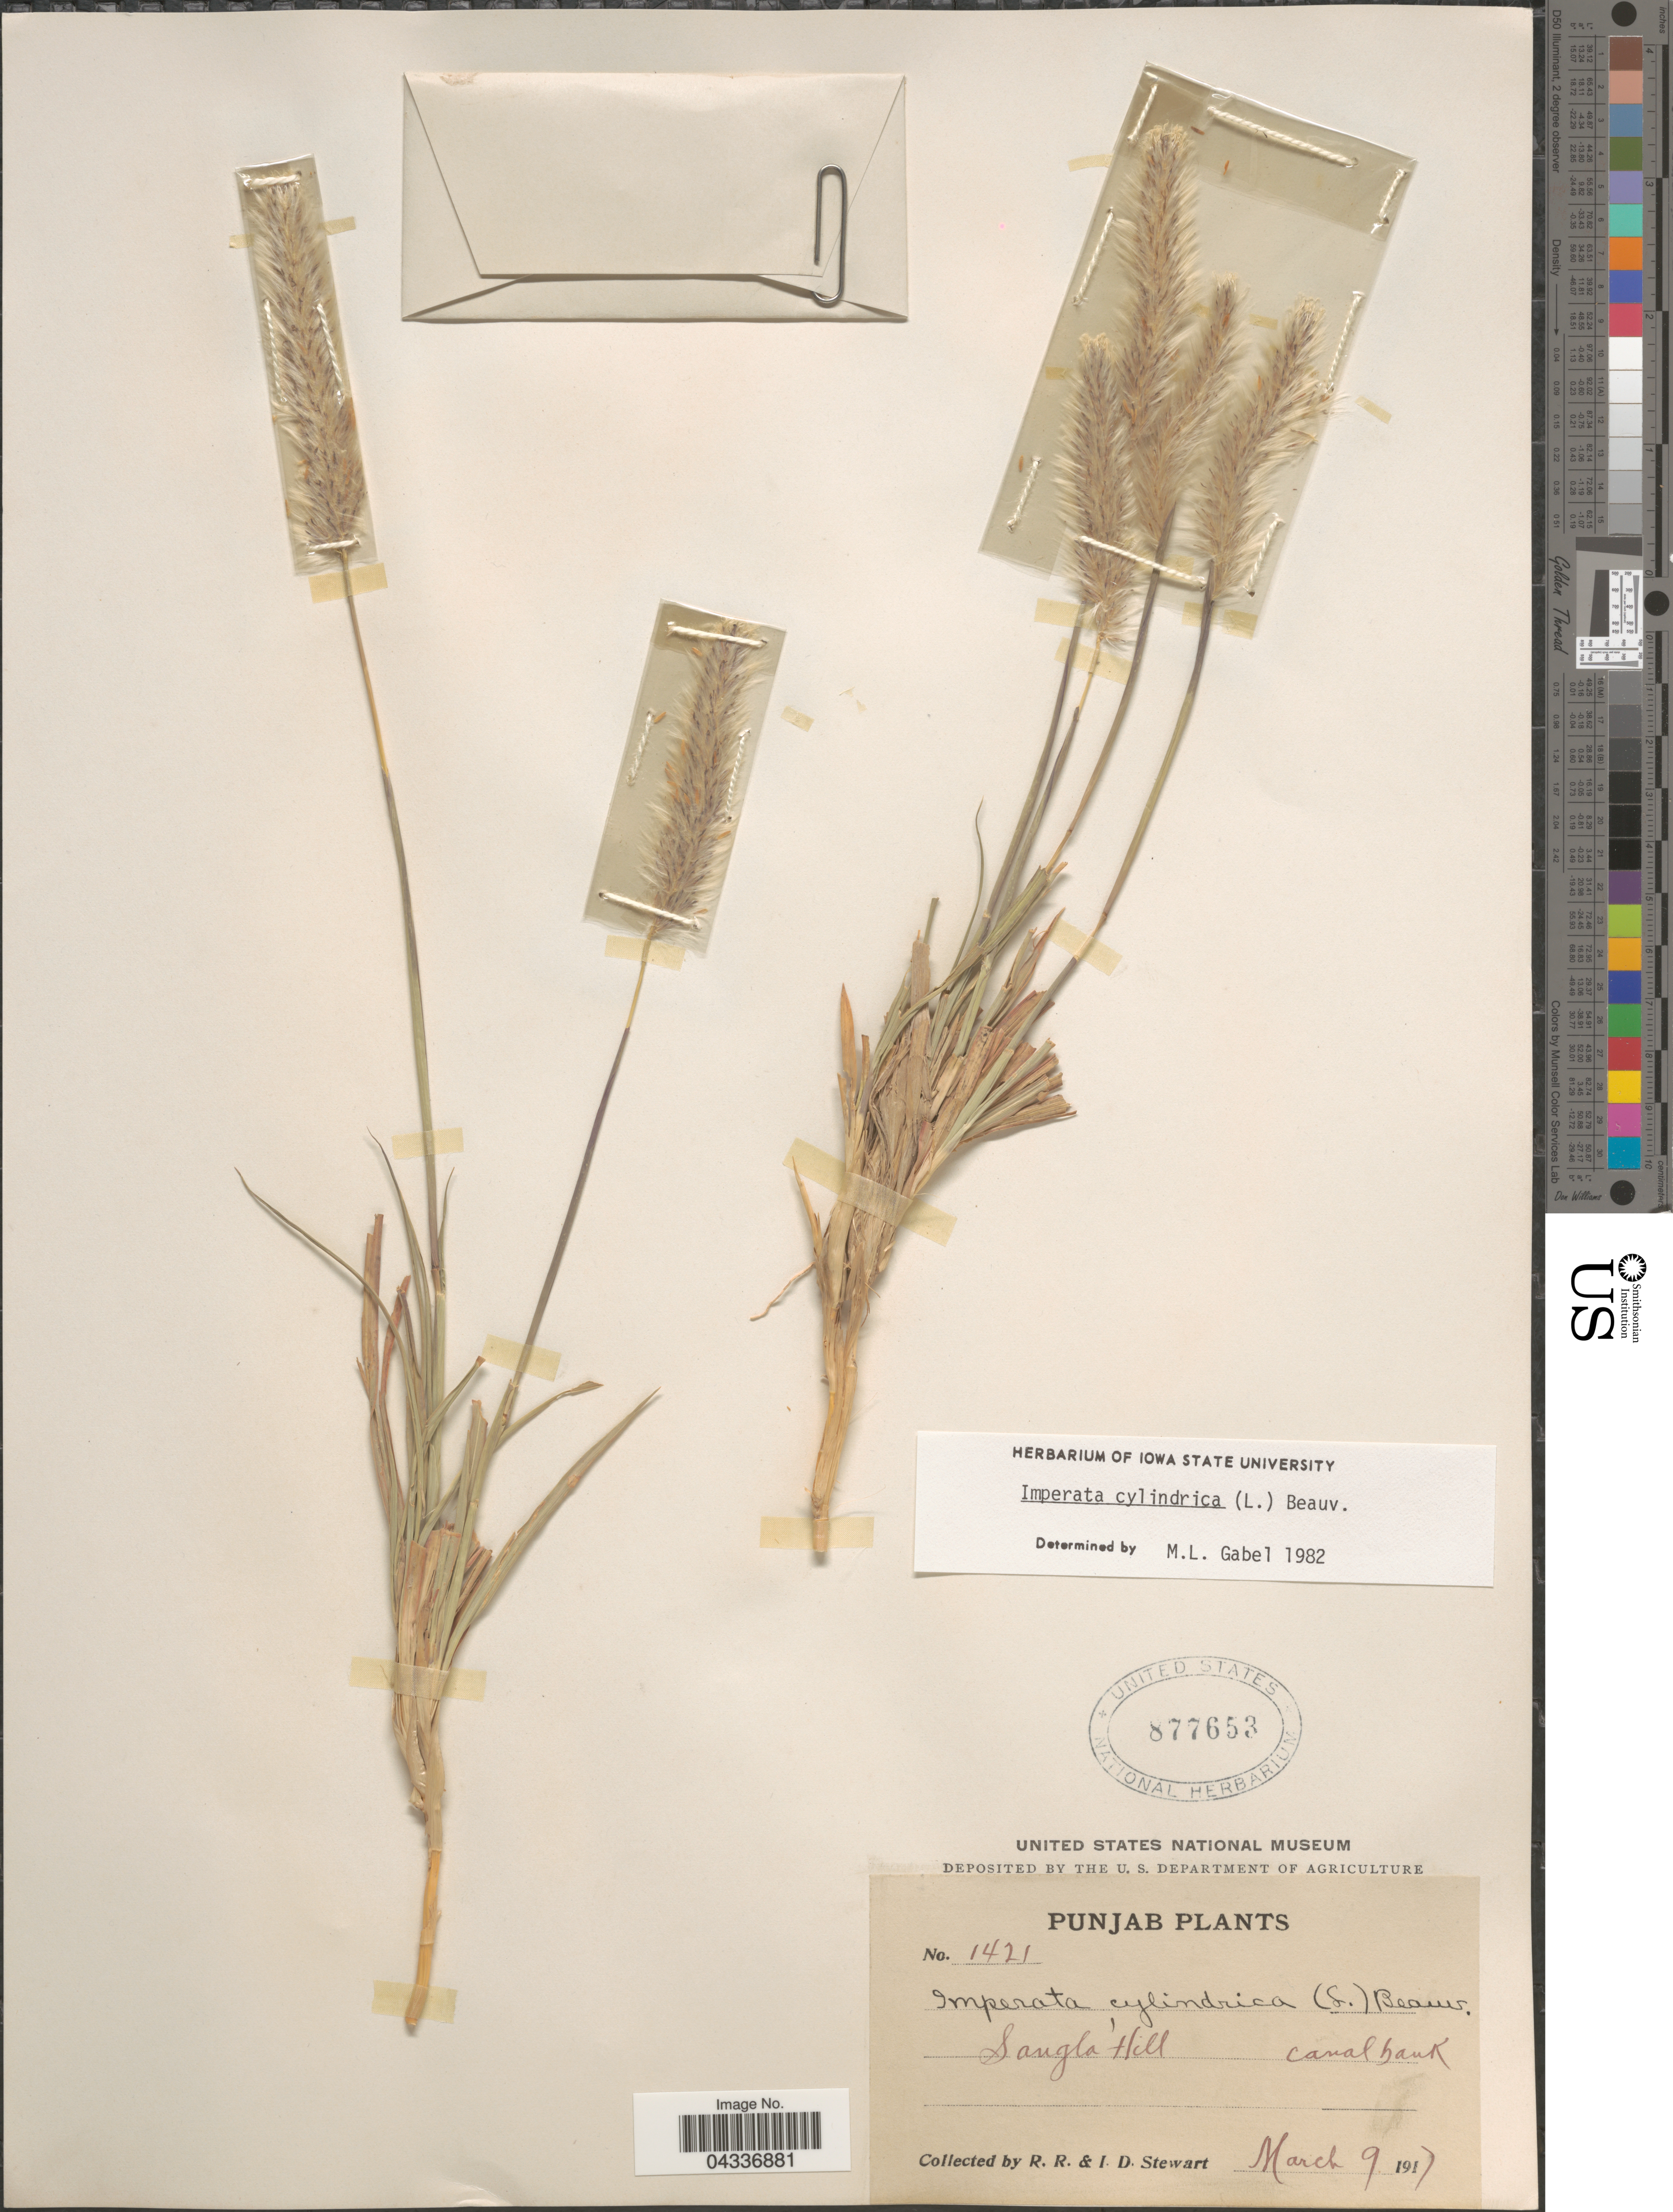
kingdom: Plantae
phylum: Tracheophyta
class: Liliopsida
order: Poales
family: Poaceae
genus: Imperata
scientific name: Imperata cylindrica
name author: (L.) P. Beauv.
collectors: R. Stewart & I. Stewart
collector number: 1421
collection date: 1917-03-09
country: Pakistan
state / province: Punjab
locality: Sangla Hill. Canal bank.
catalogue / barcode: US 877653